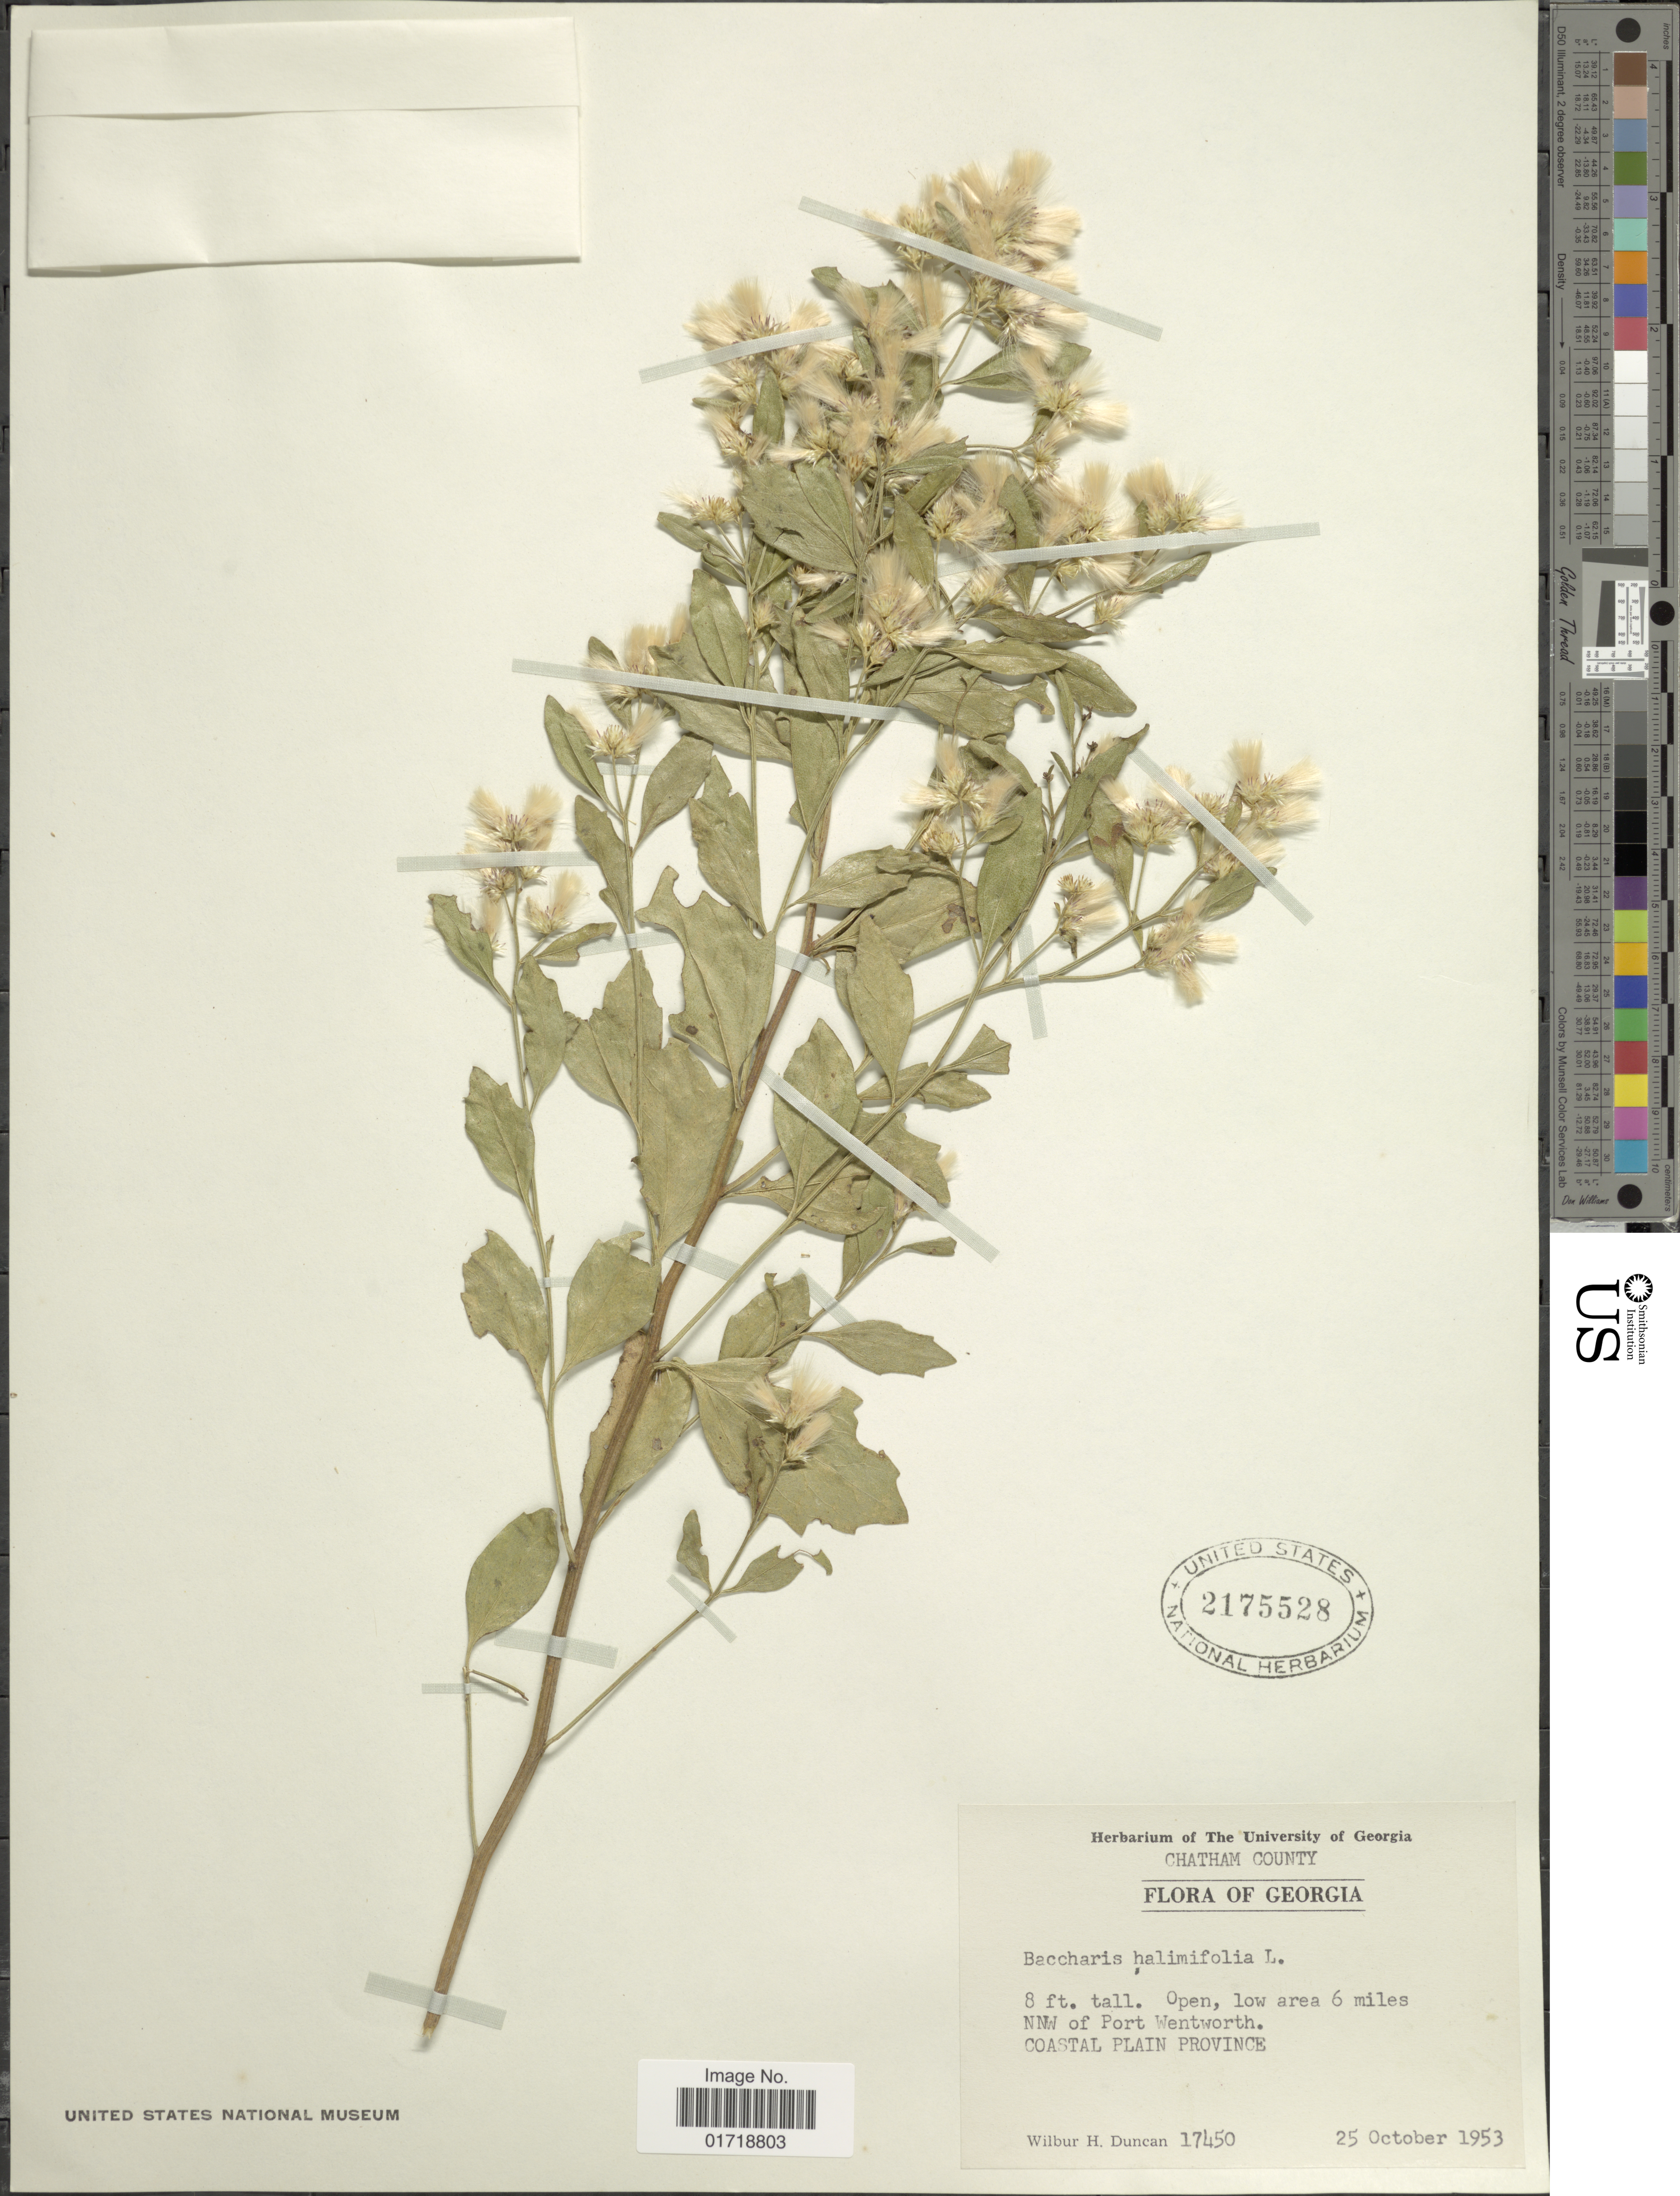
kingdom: Plantae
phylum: Tracheophyta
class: Magnoliopsida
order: Asterales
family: Asteraceae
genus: Baccharis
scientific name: Baccharis halimifolia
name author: L.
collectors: W. H. Duncan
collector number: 17450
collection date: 1953-10-25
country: United States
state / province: Georgia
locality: Chatham County, low area 6 miles NNw of Port Wentworth, Coastal Plain Province.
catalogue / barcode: US 2175528